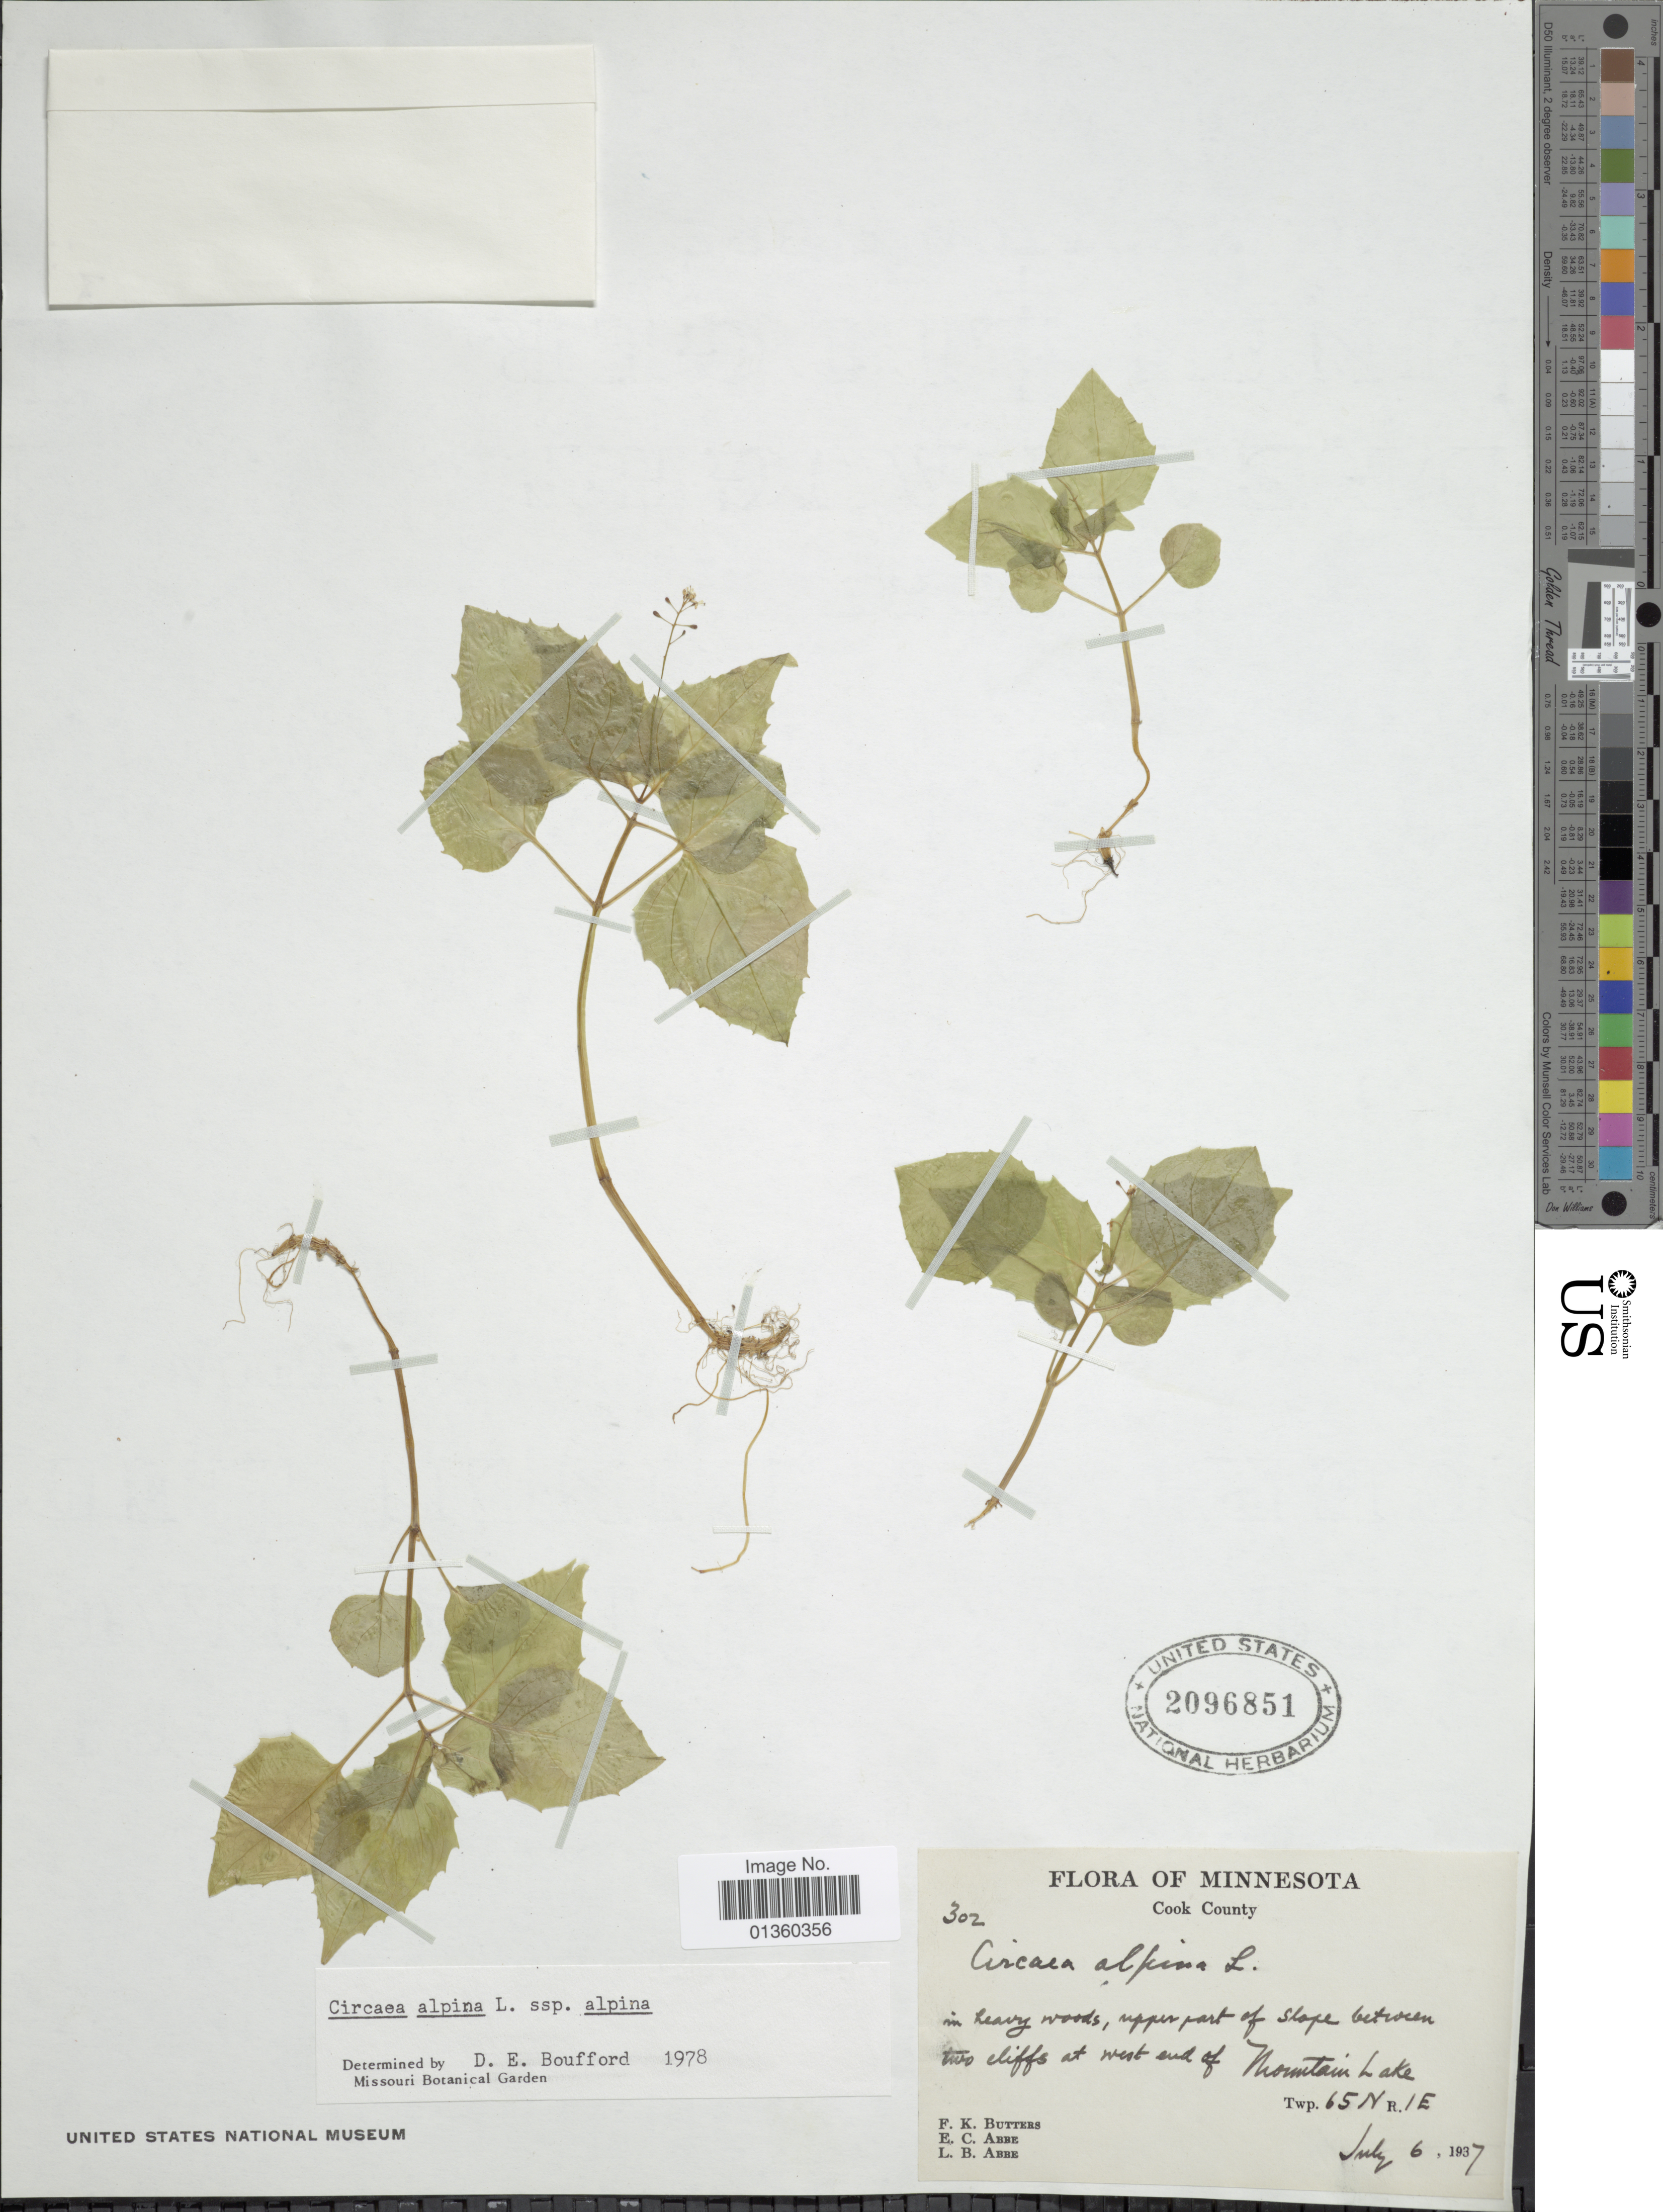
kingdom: Plantae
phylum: Tracheophyta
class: Magnoliopsida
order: Myrtales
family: Onagraceae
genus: Circaea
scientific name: Circaea alpina subsp. alpina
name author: L.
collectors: F. K. Butters, E. C. Abbe & L. B. Abbe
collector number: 302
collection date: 1937-07-06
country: United States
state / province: Minnesota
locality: Cook County, in heavy woods, upper part of slope between two cliffs at west end of Mountain Lake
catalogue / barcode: US 2096851